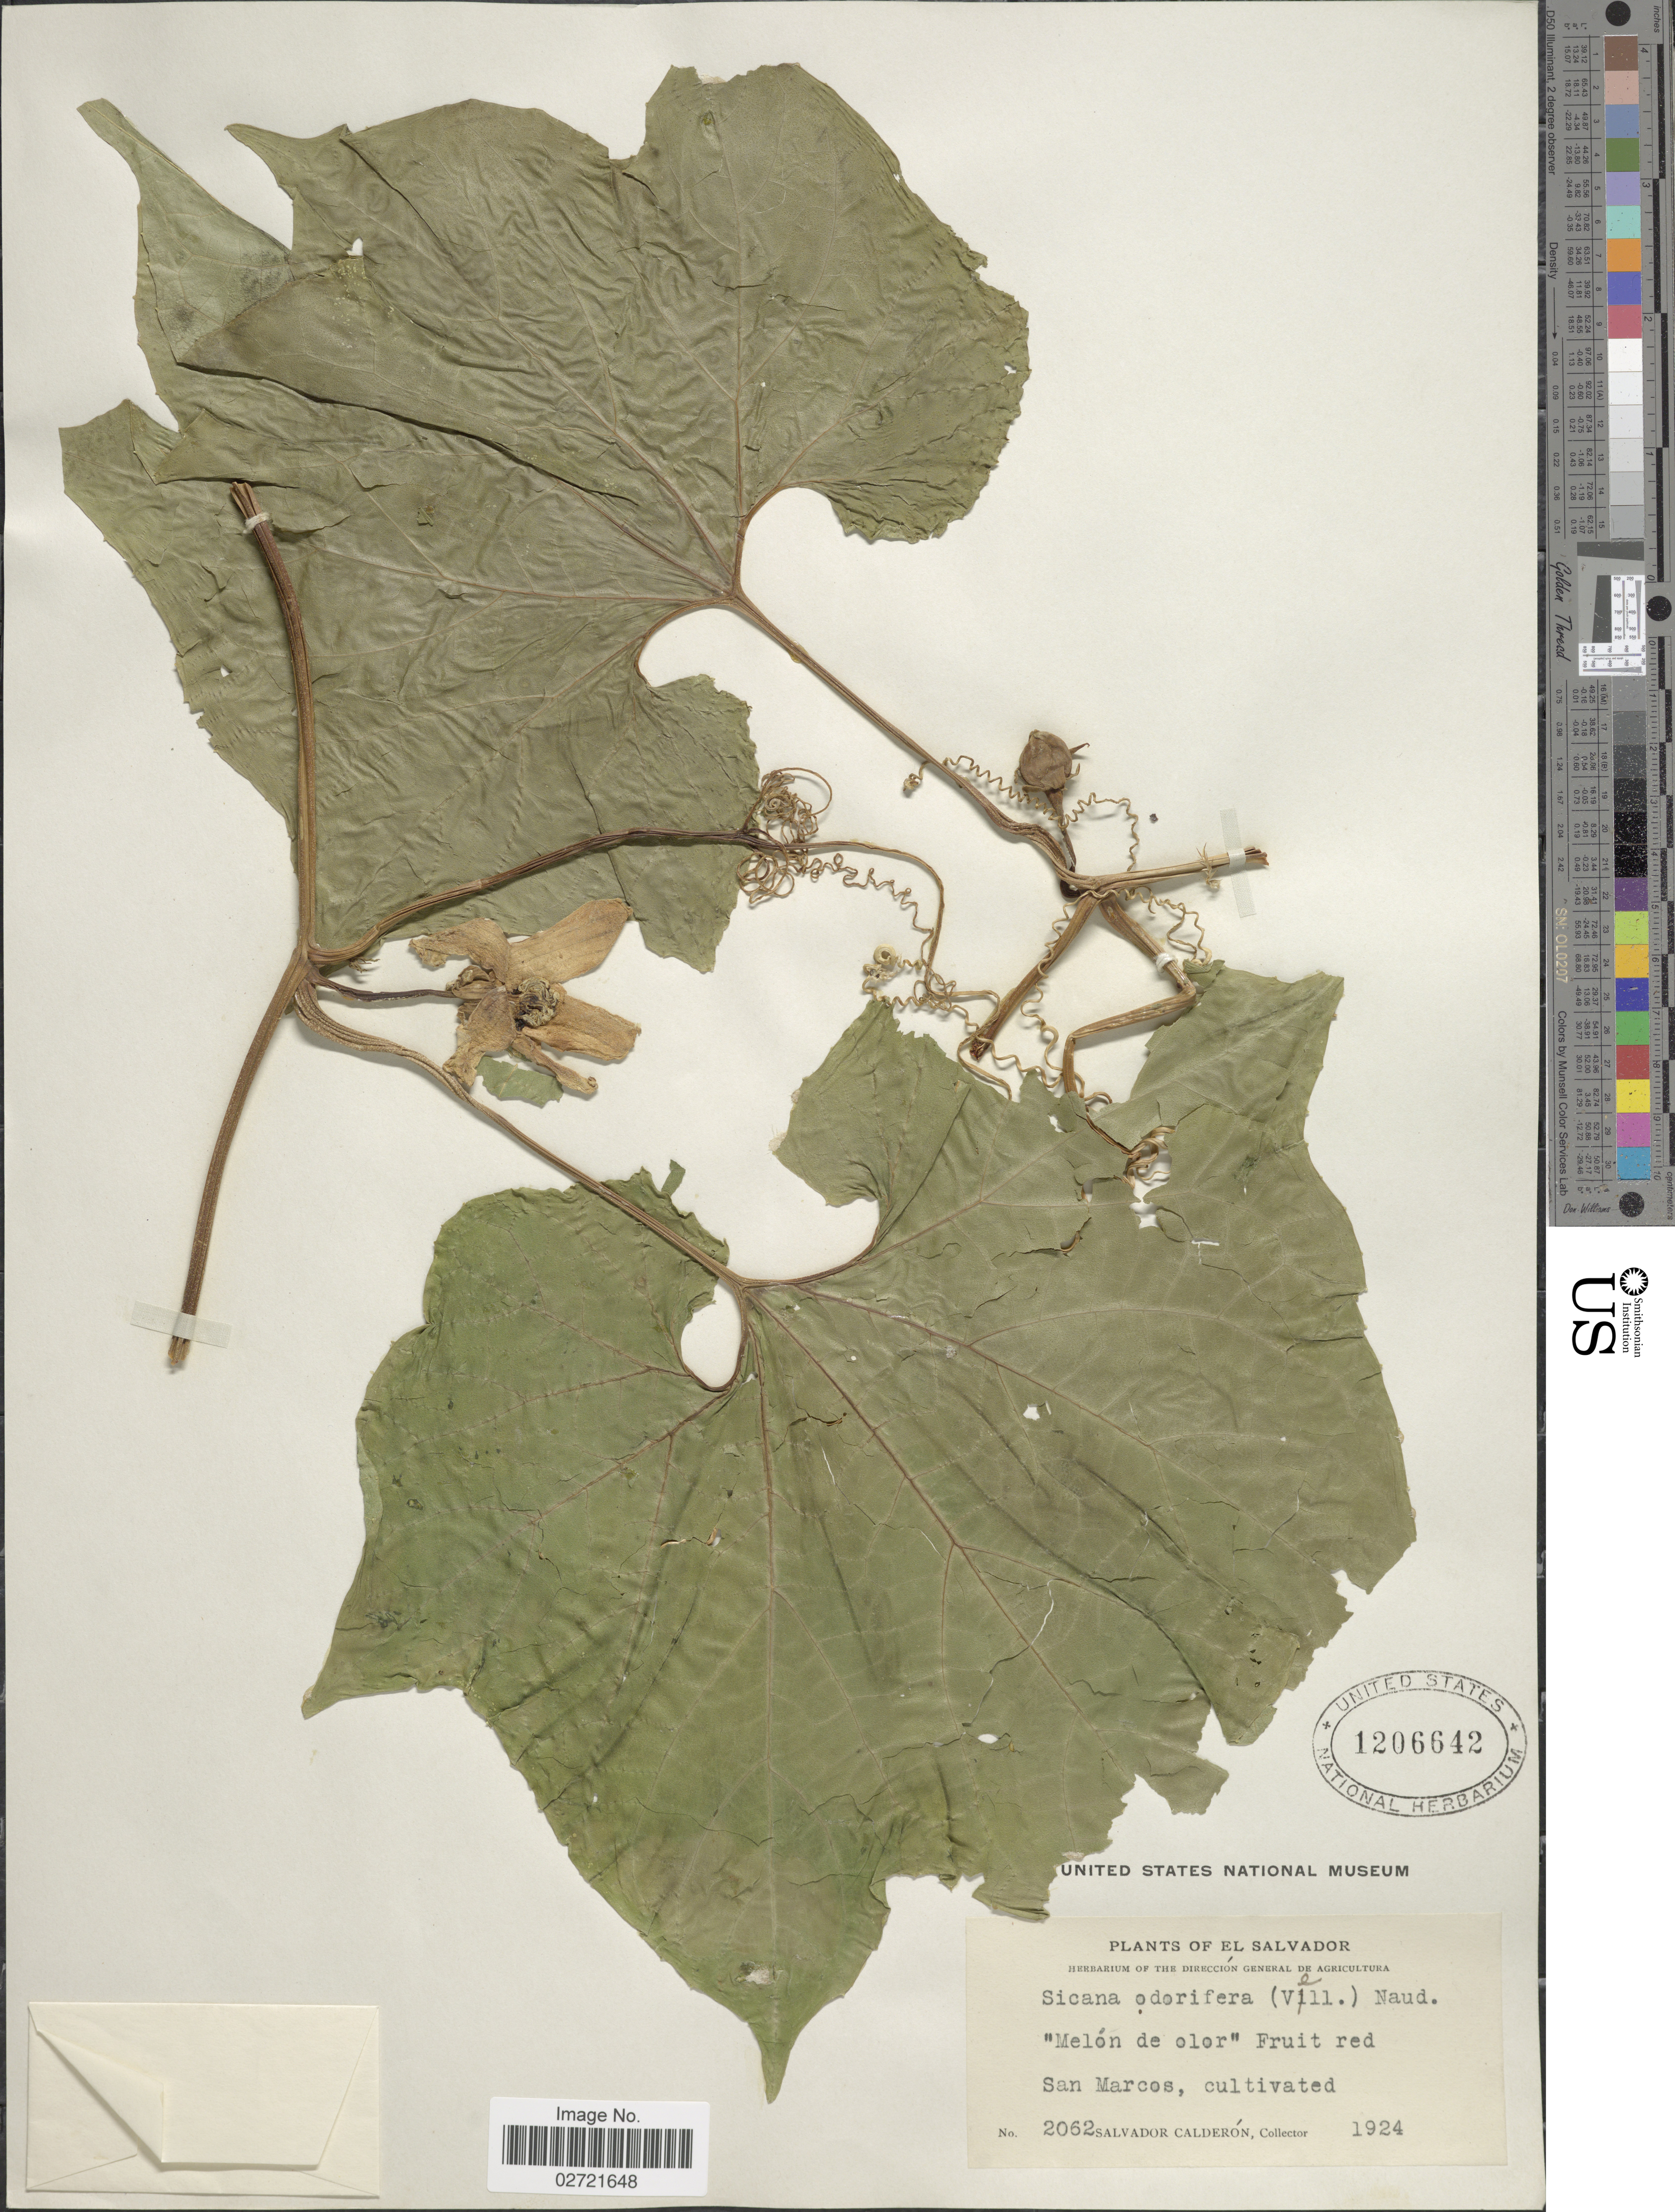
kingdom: Plantae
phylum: Tracheophyta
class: Magnoliopsida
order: Cucurbitales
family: Cucurbitaceae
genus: Sicana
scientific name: Sicana odorifera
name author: (Vell.) Naudin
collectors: S. Calderón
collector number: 2062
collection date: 1924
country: El Salvador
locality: San Marcos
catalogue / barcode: US 1206642